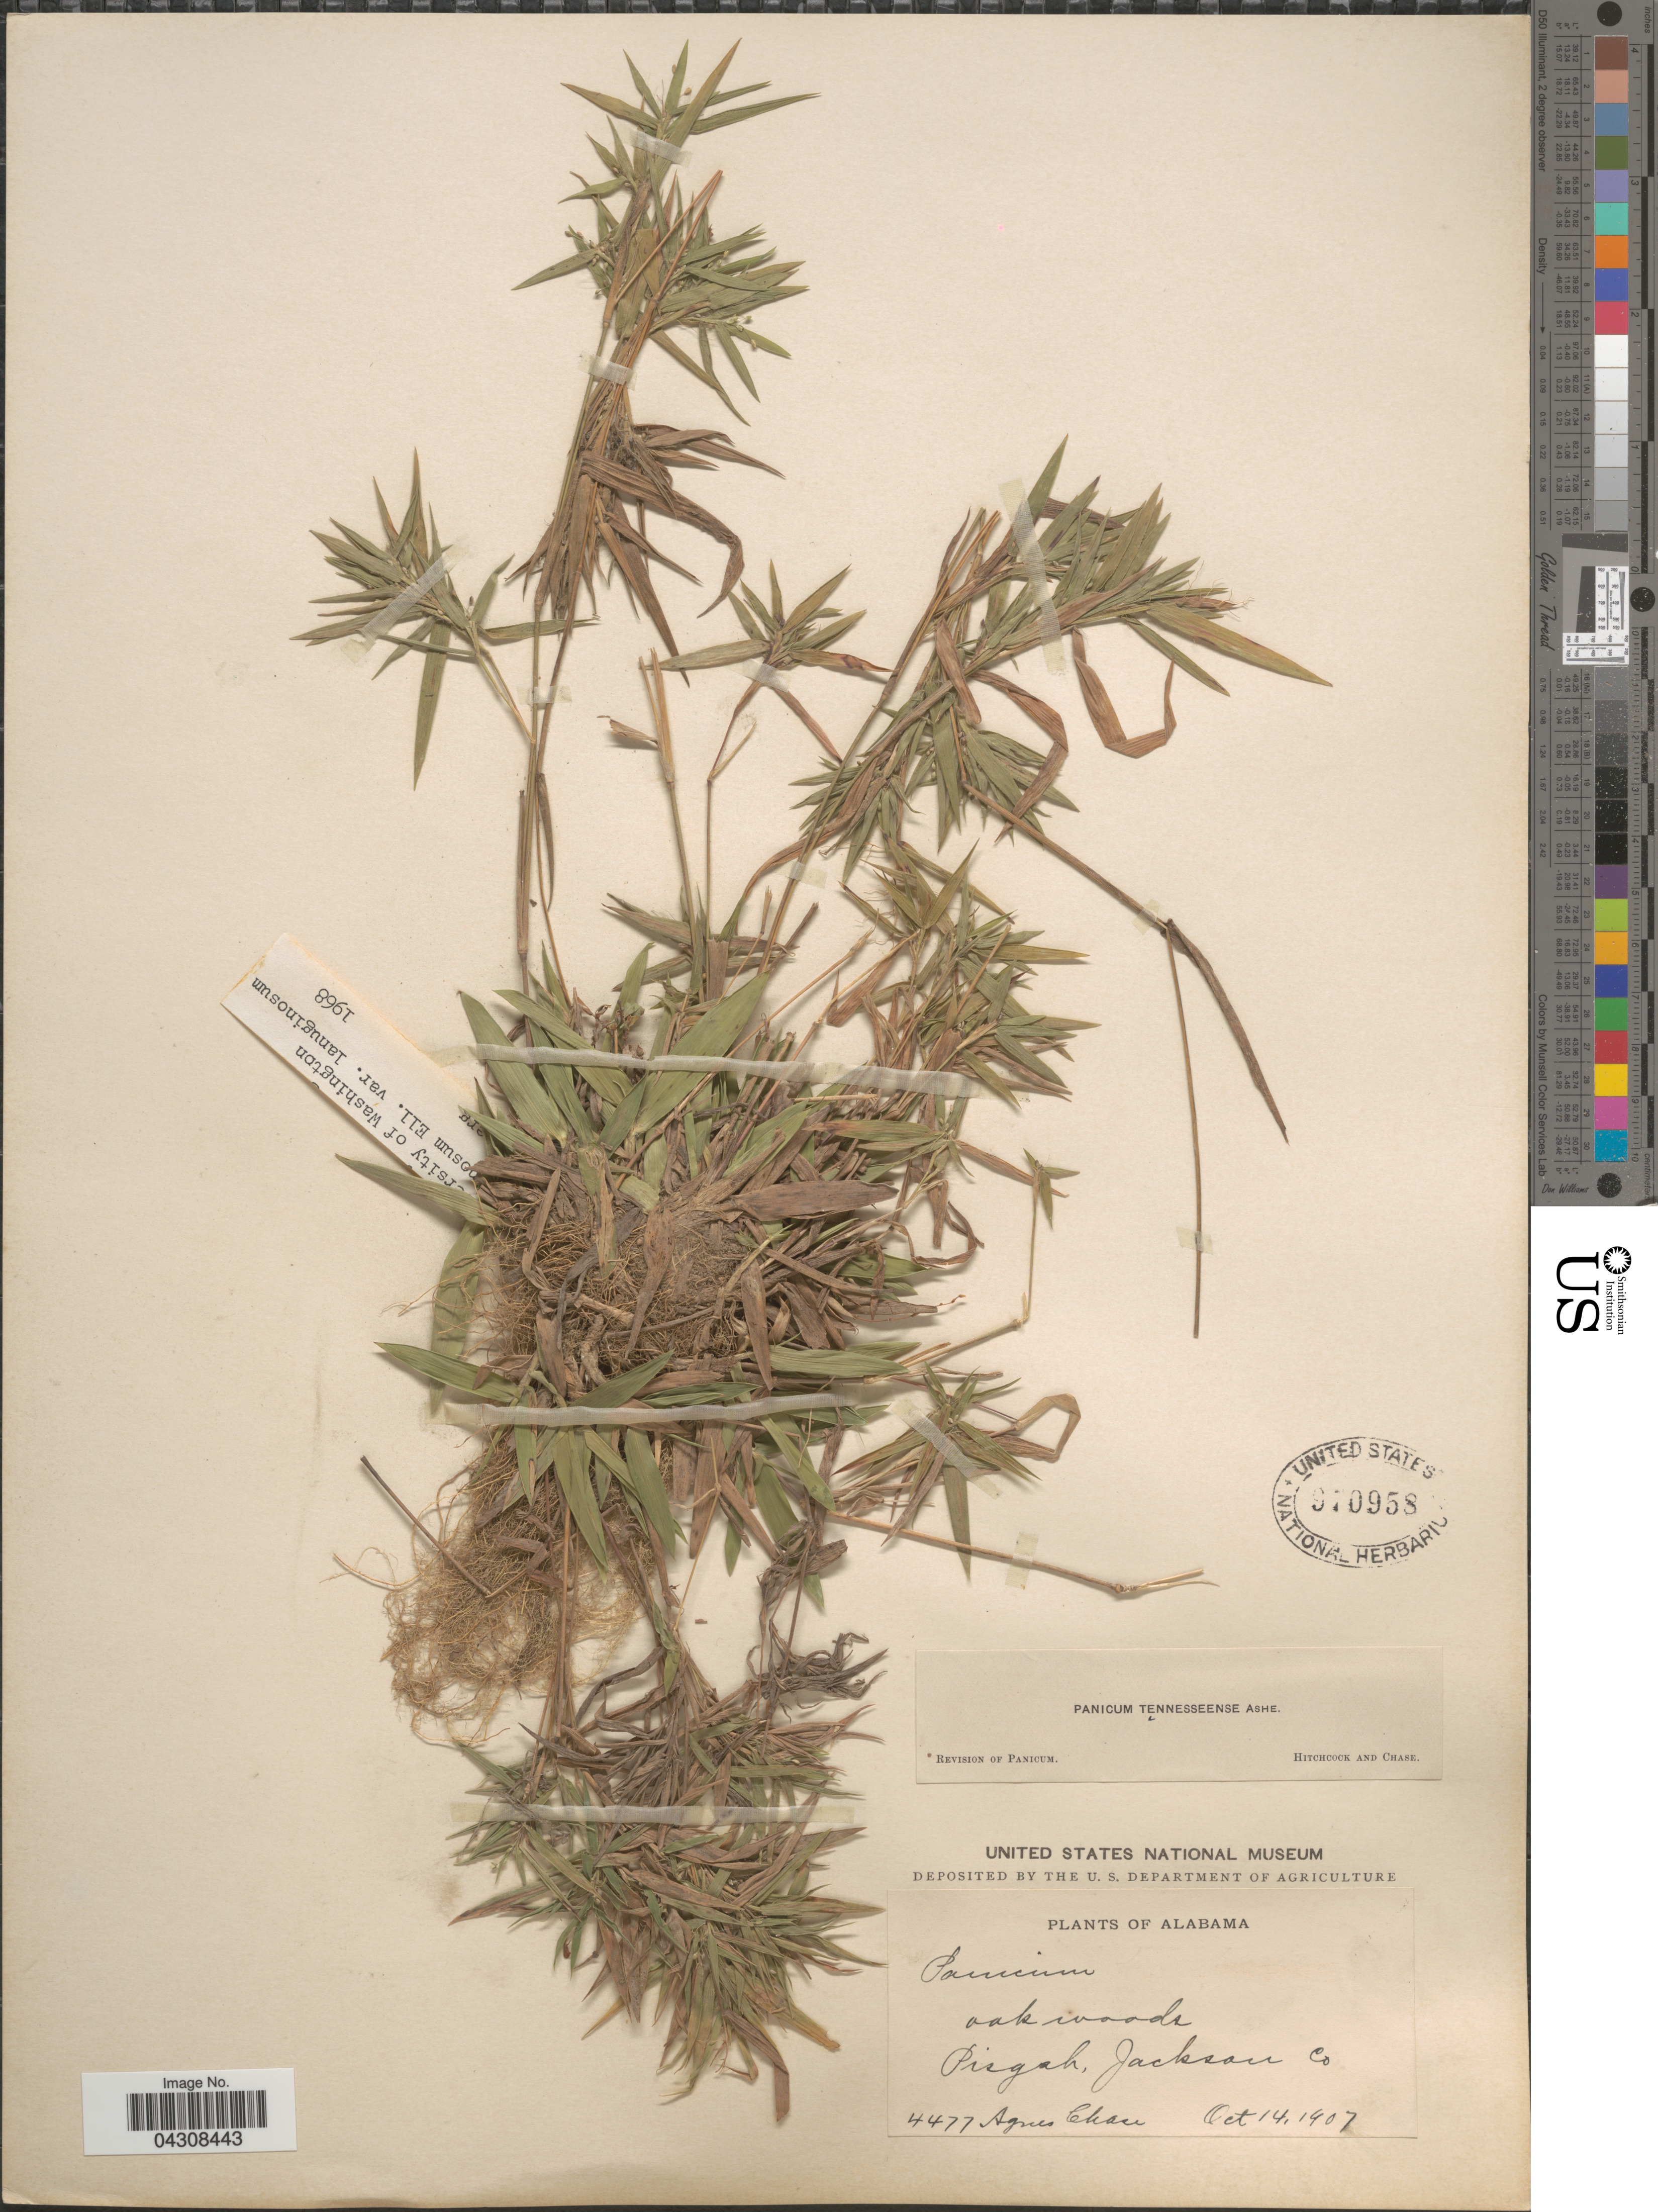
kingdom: Plantae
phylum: Tracheophyta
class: Liliopsida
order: Poales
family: Poaceae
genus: Dichanthelium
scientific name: Dichanthelium acuminatum var. acuminatum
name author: (Sw.) Gould & C.A. Clark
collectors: A. Chase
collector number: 4477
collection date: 1907-10-14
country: United States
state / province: Alabama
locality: Pisgah, Jackson Co.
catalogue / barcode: US 970958